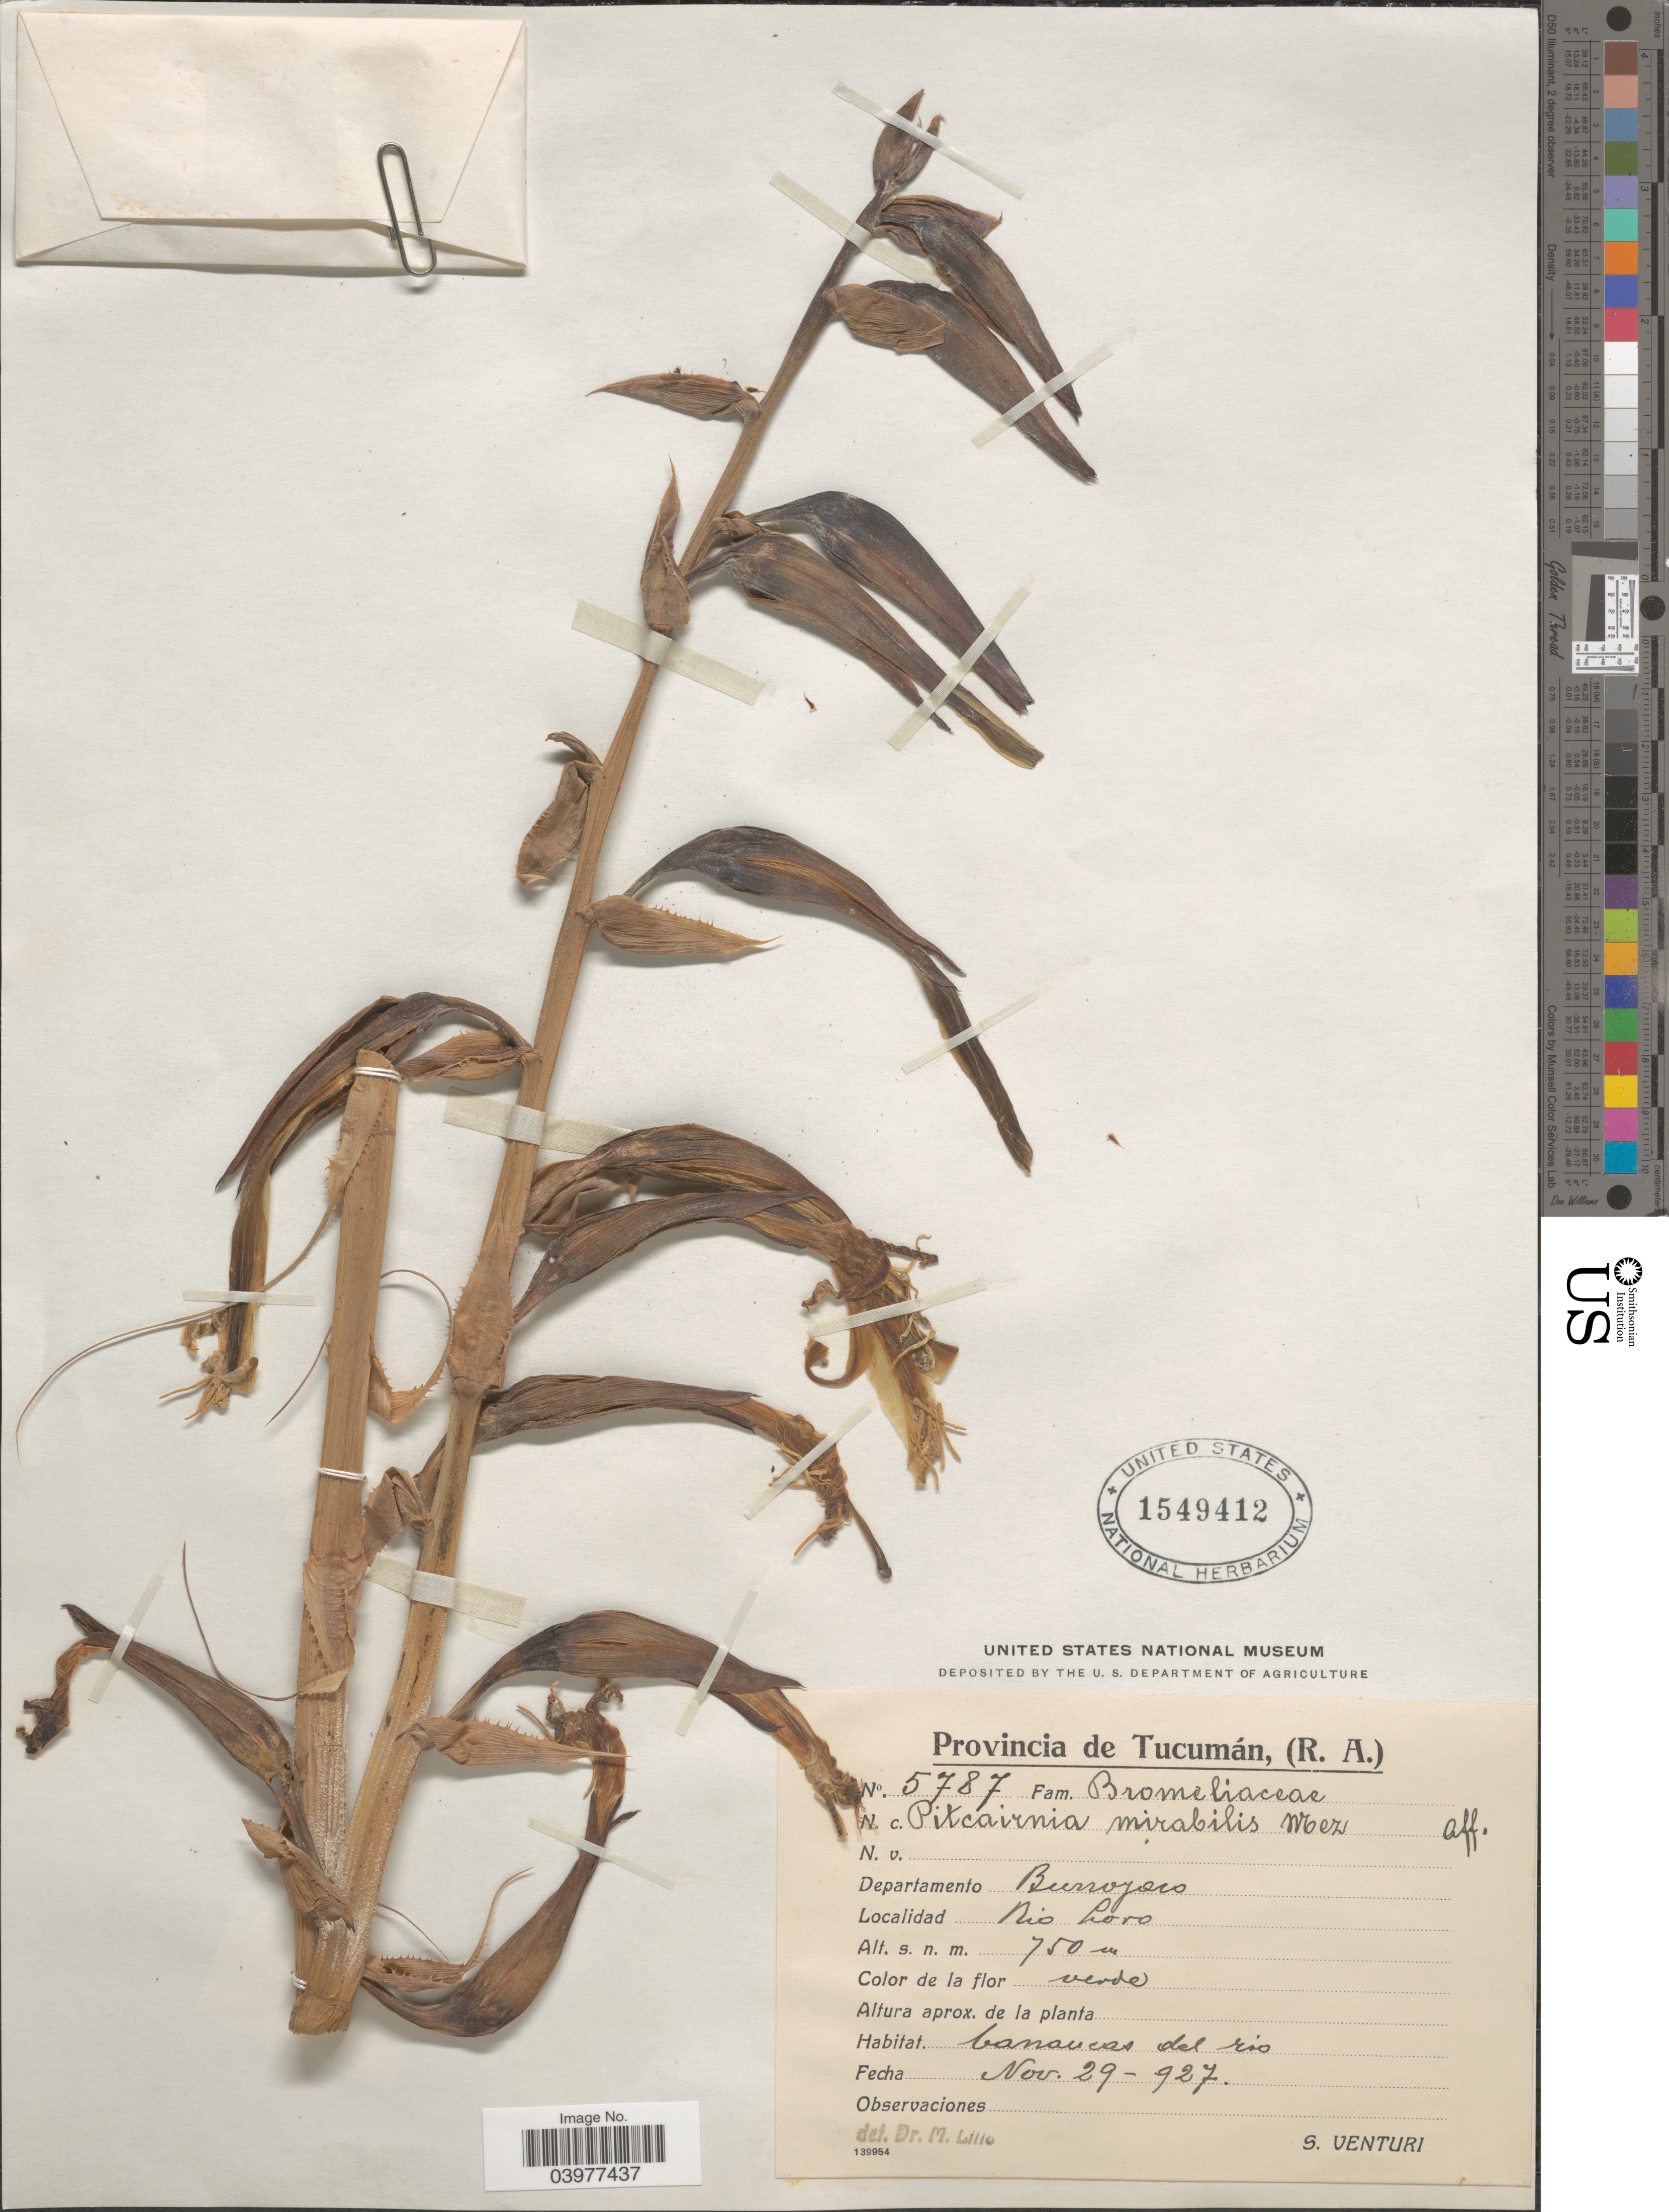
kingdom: Plantae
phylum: Tracheophyta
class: Liliopsida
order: Poales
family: Bromeliaceae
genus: Puya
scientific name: Puya mirabilis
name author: (Mez) L.B. Sm.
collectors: S. Venturi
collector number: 5787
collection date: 1927-11-29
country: Argentina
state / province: Tucuman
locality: Departamento Burrojacu. Rio Loro. Barrancas del rio.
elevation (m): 750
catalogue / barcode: US 1549412